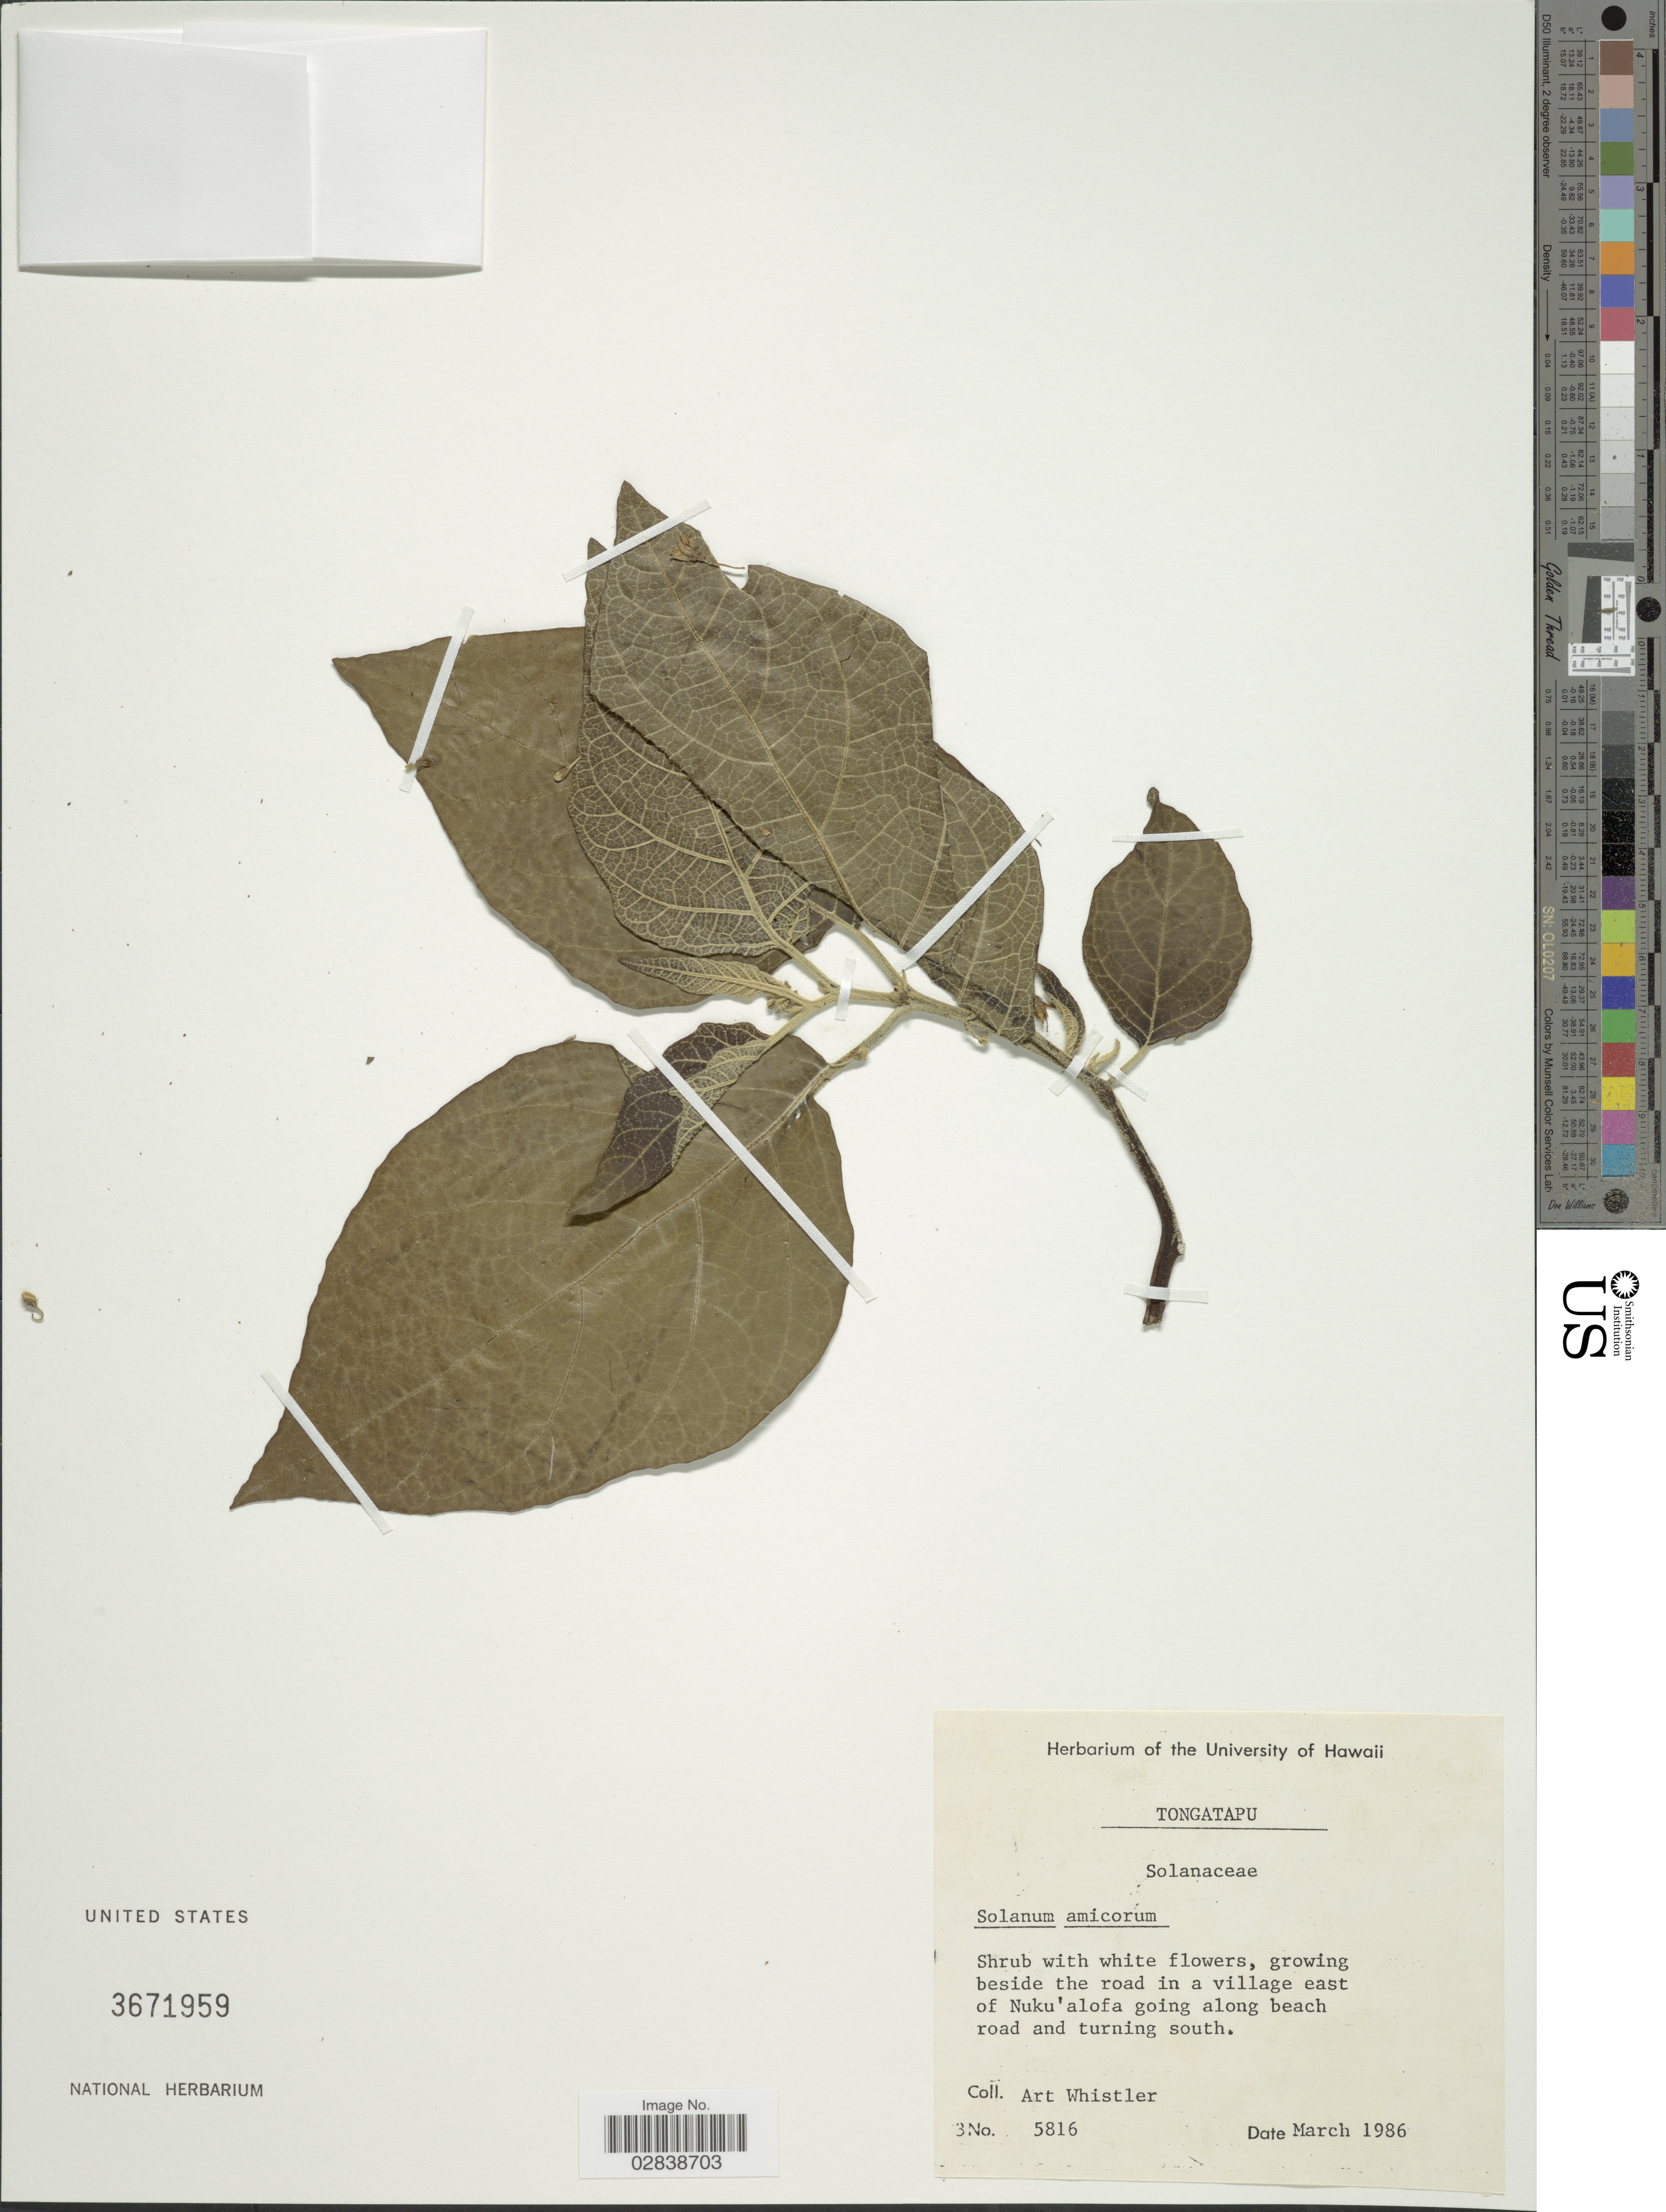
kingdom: Plantae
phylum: Tracheophyta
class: Magnoliopsida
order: Solanales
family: Solanaceae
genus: Solanum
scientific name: Solanum amicorum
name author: Benth.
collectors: A. Whistler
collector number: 5816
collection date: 1986-03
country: Tonga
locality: Tongatapu. Growing beside the road in a village east of Nuku'alofa going along beach road and turning south.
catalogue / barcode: US 3671959